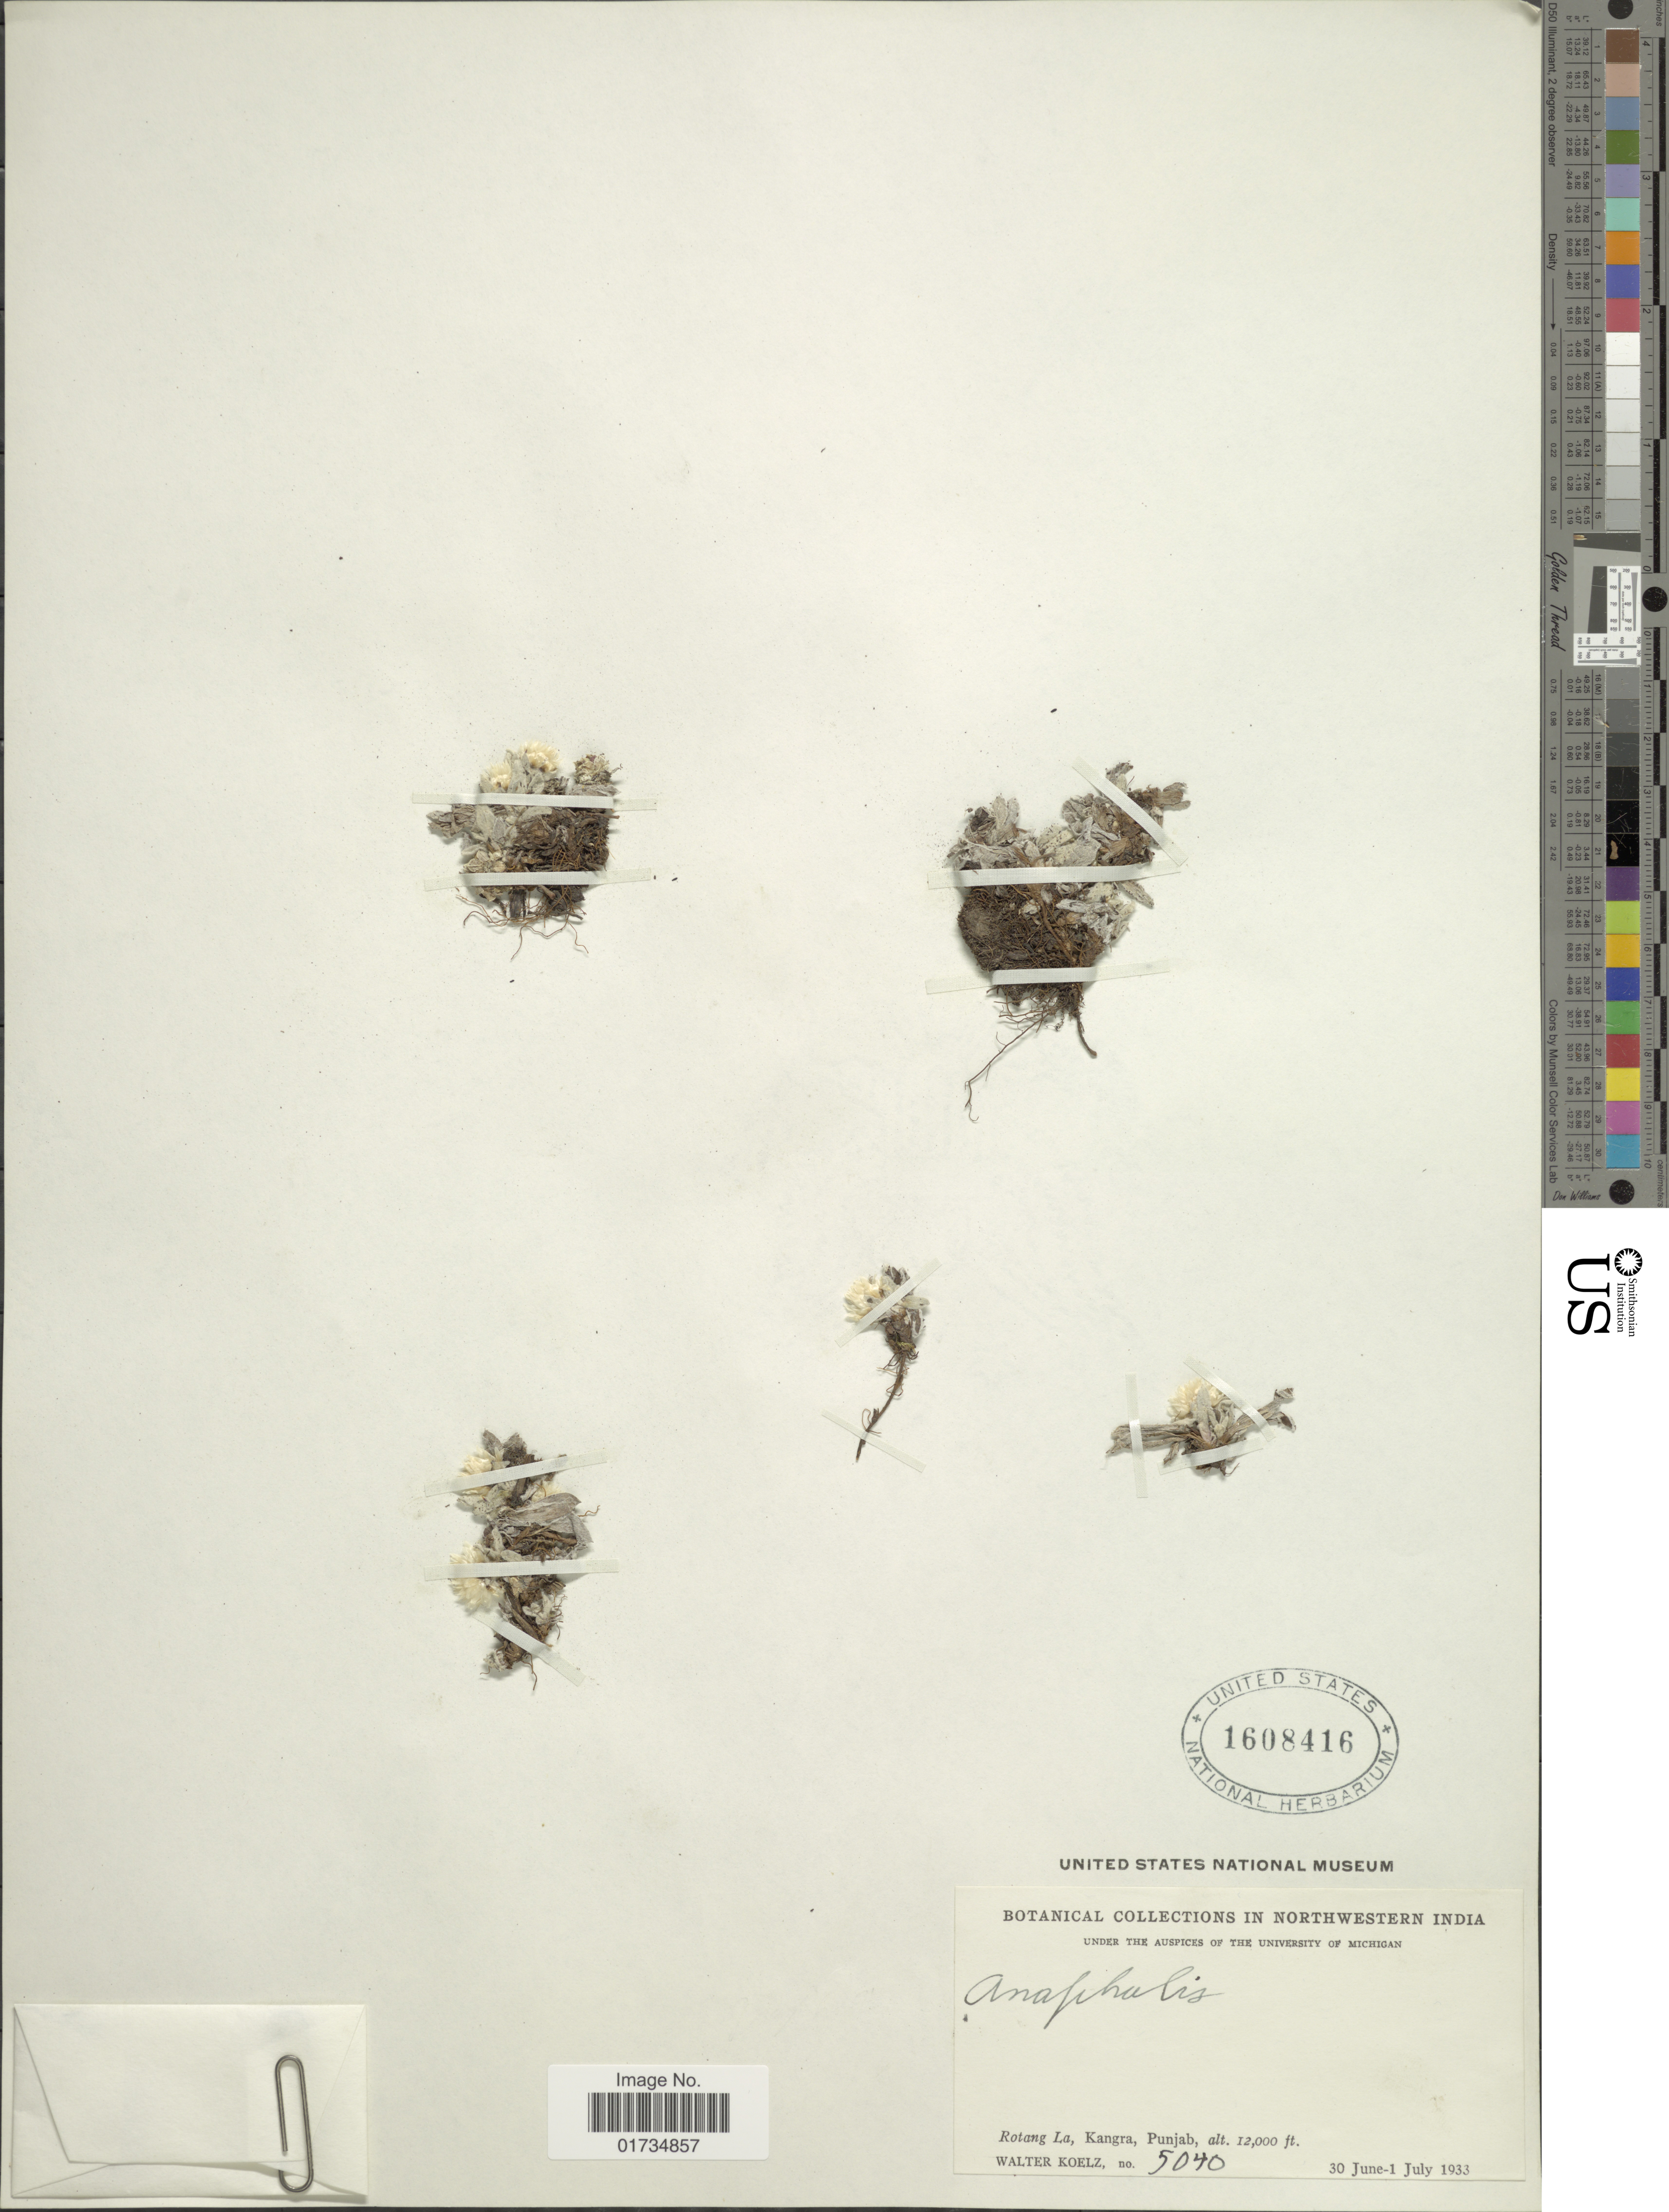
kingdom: Plantae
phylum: Tracheophyta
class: Magnoliopsida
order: Asterales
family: Asteraceae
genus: Anaphalis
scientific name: Anaphalis monocephala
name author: DC.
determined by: Chen, Y. S.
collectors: W. N. Koelz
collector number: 5040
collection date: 1933-06-30/1933-07-01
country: India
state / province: Himachal Pradesh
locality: Northwestern India. Rotang La, Kangra, Punjab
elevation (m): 3658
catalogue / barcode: US 1608416